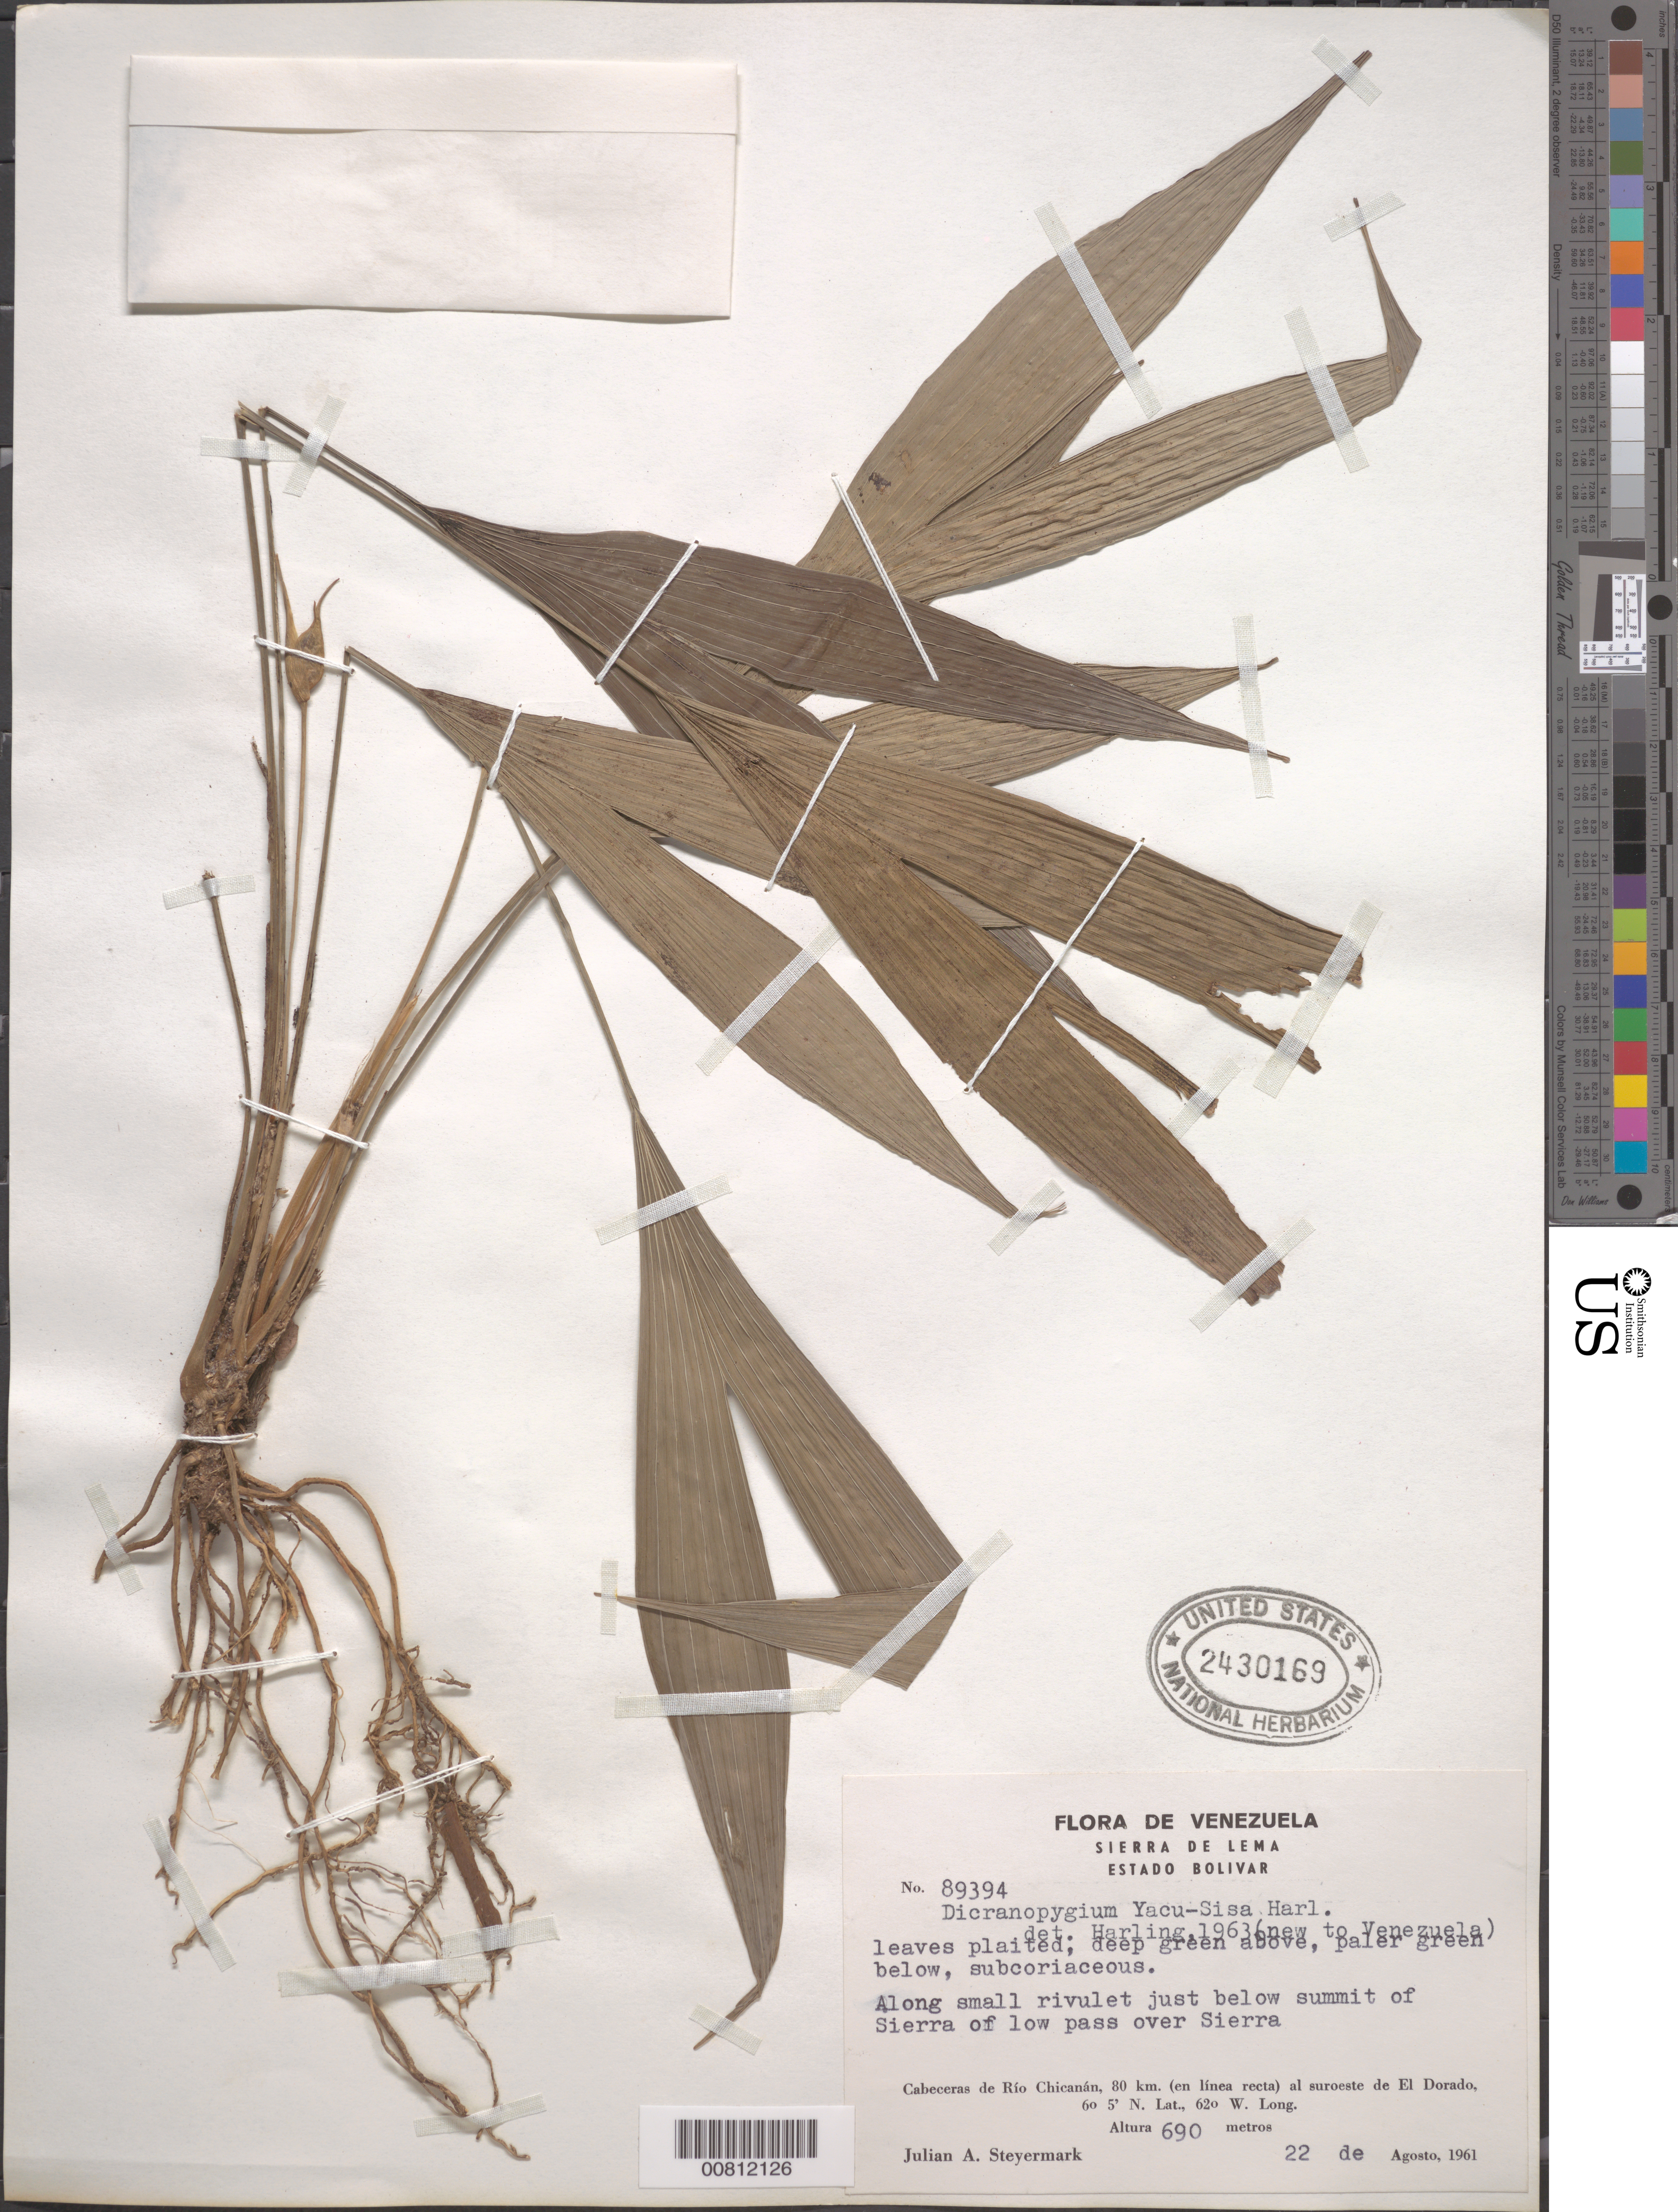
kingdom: Plantae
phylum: Tracheophyta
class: Liliopsida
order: Pandanales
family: Cyclanthaceae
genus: Dicranopygium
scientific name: Dicranopygium yacu-sisa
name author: Harling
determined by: Harling, Gunnar W.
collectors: J. Steyermark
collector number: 89394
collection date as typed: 22-Aug-61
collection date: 1961-08-22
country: Venezuela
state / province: Bolívar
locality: Sierra de Lema; Cabeceras de Río Chicanán, 80 km (in a straight line) to southwest of El Dorado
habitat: Along small rivulet just below summit of Sierra of low pass over Sierra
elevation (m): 690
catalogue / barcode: US 2430169